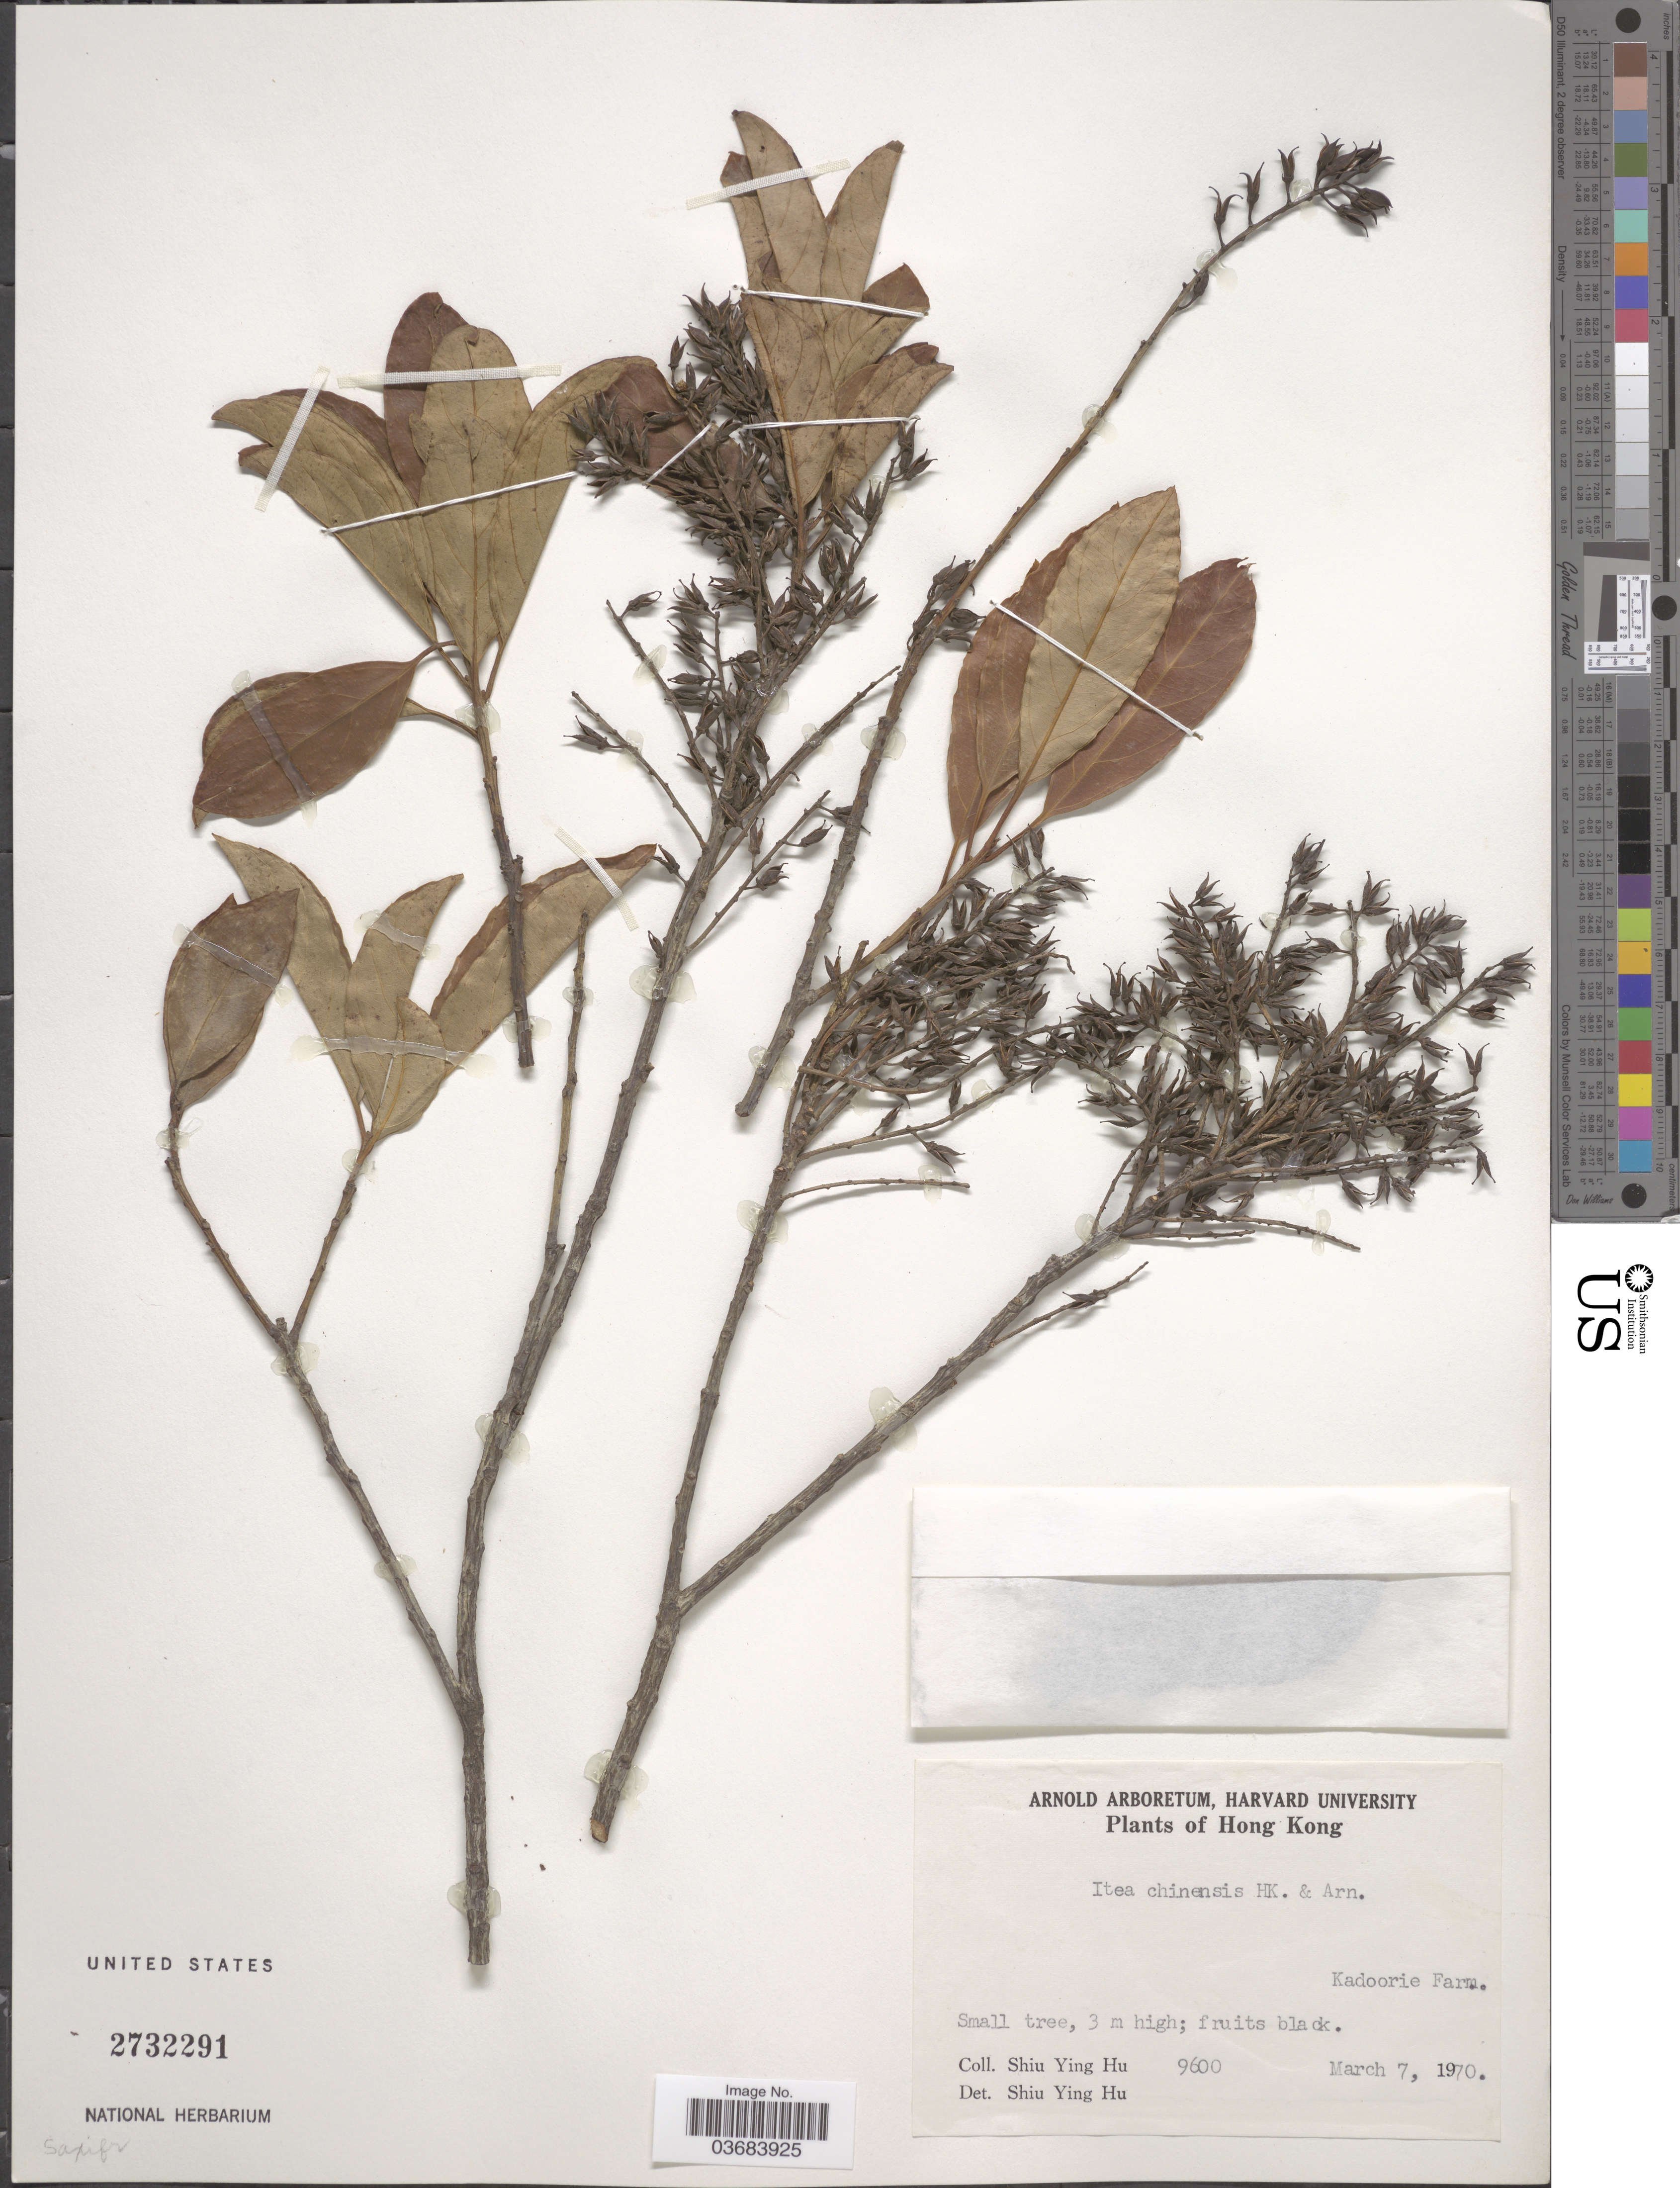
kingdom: Plantae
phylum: Tracheophyta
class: Magnoliopsida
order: Saxifragales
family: Iteaceae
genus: Itea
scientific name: Itea chinensis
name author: W. Hook. & H.J. Arn.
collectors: S. Y. Hu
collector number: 9600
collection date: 1970-03-07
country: China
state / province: Hong Kong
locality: Kadoorie Farm.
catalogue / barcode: US 2732291